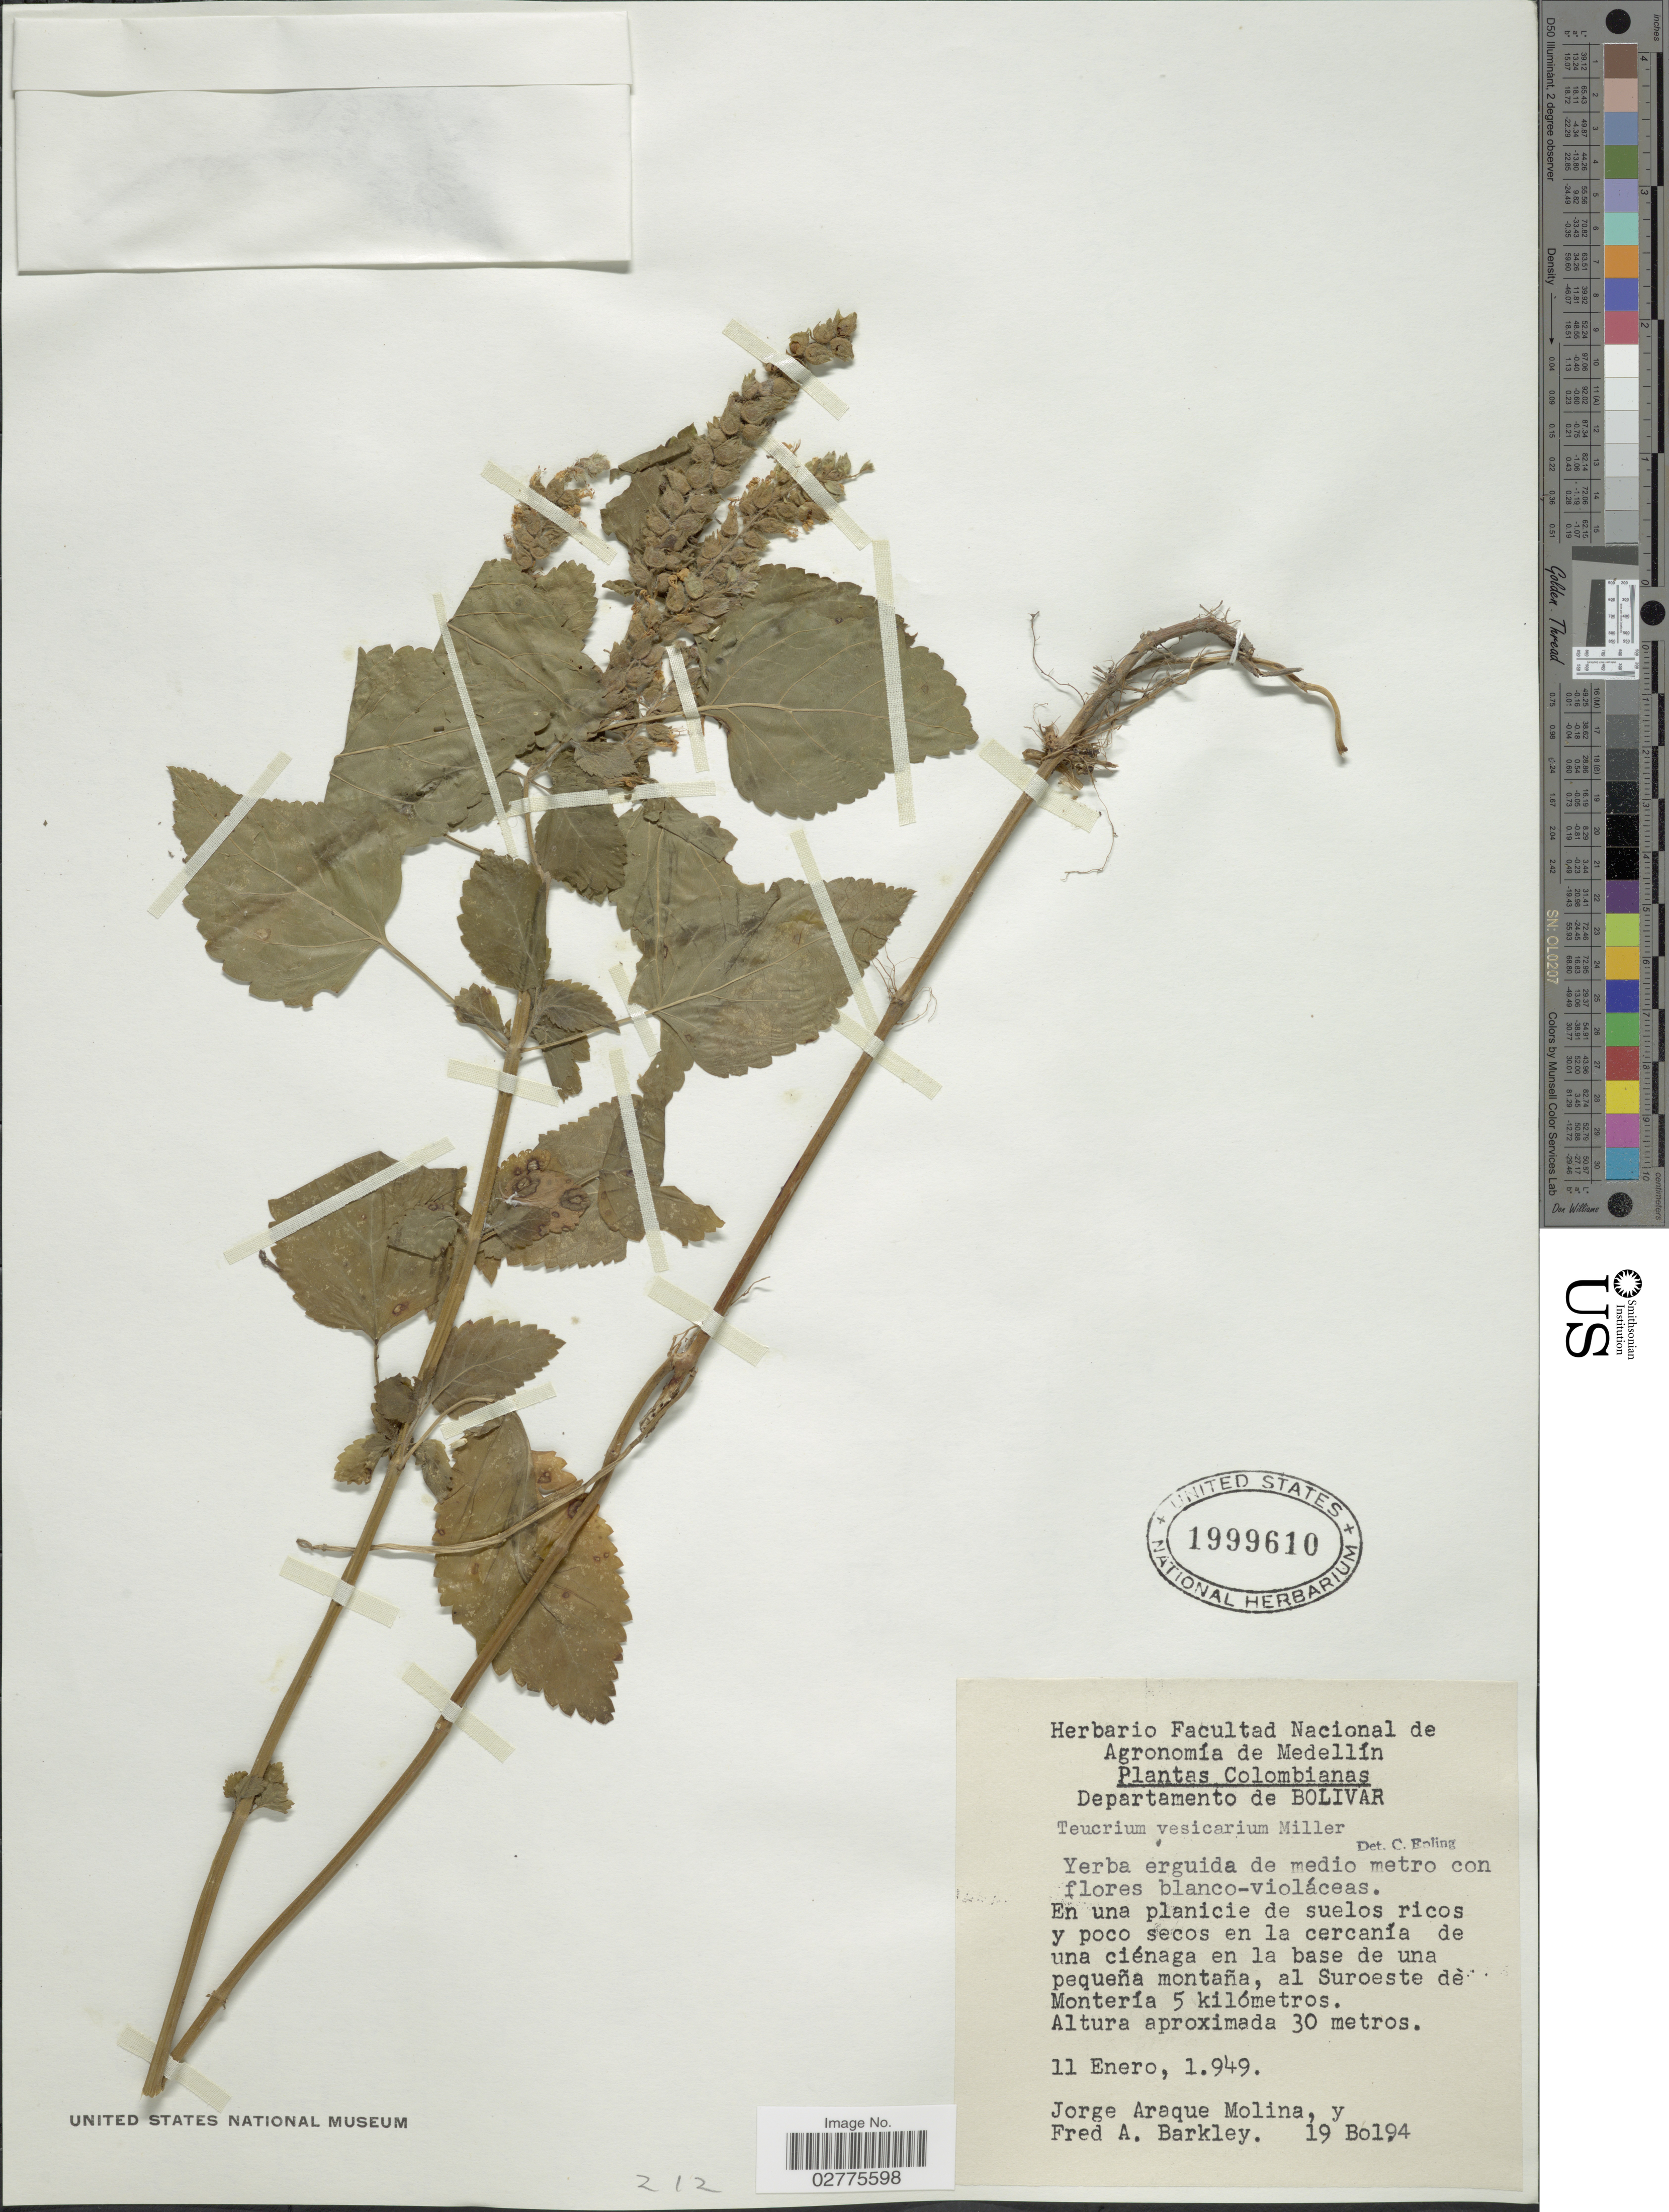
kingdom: Plantae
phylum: Tracheophyta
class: Magnoliopsida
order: Lamiales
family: Lamiaceae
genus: Teucrium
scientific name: Teucrium vesicarium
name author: Mill.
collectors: J. A. Molina & F. A. Barkley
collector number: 19Bol94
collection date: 1949-01-11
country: Colombia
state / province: Bolívar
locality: Departamento de Bolivar, al Suroeste de Montería 5 kilómetros.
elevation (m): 30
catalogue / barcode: US 1999610